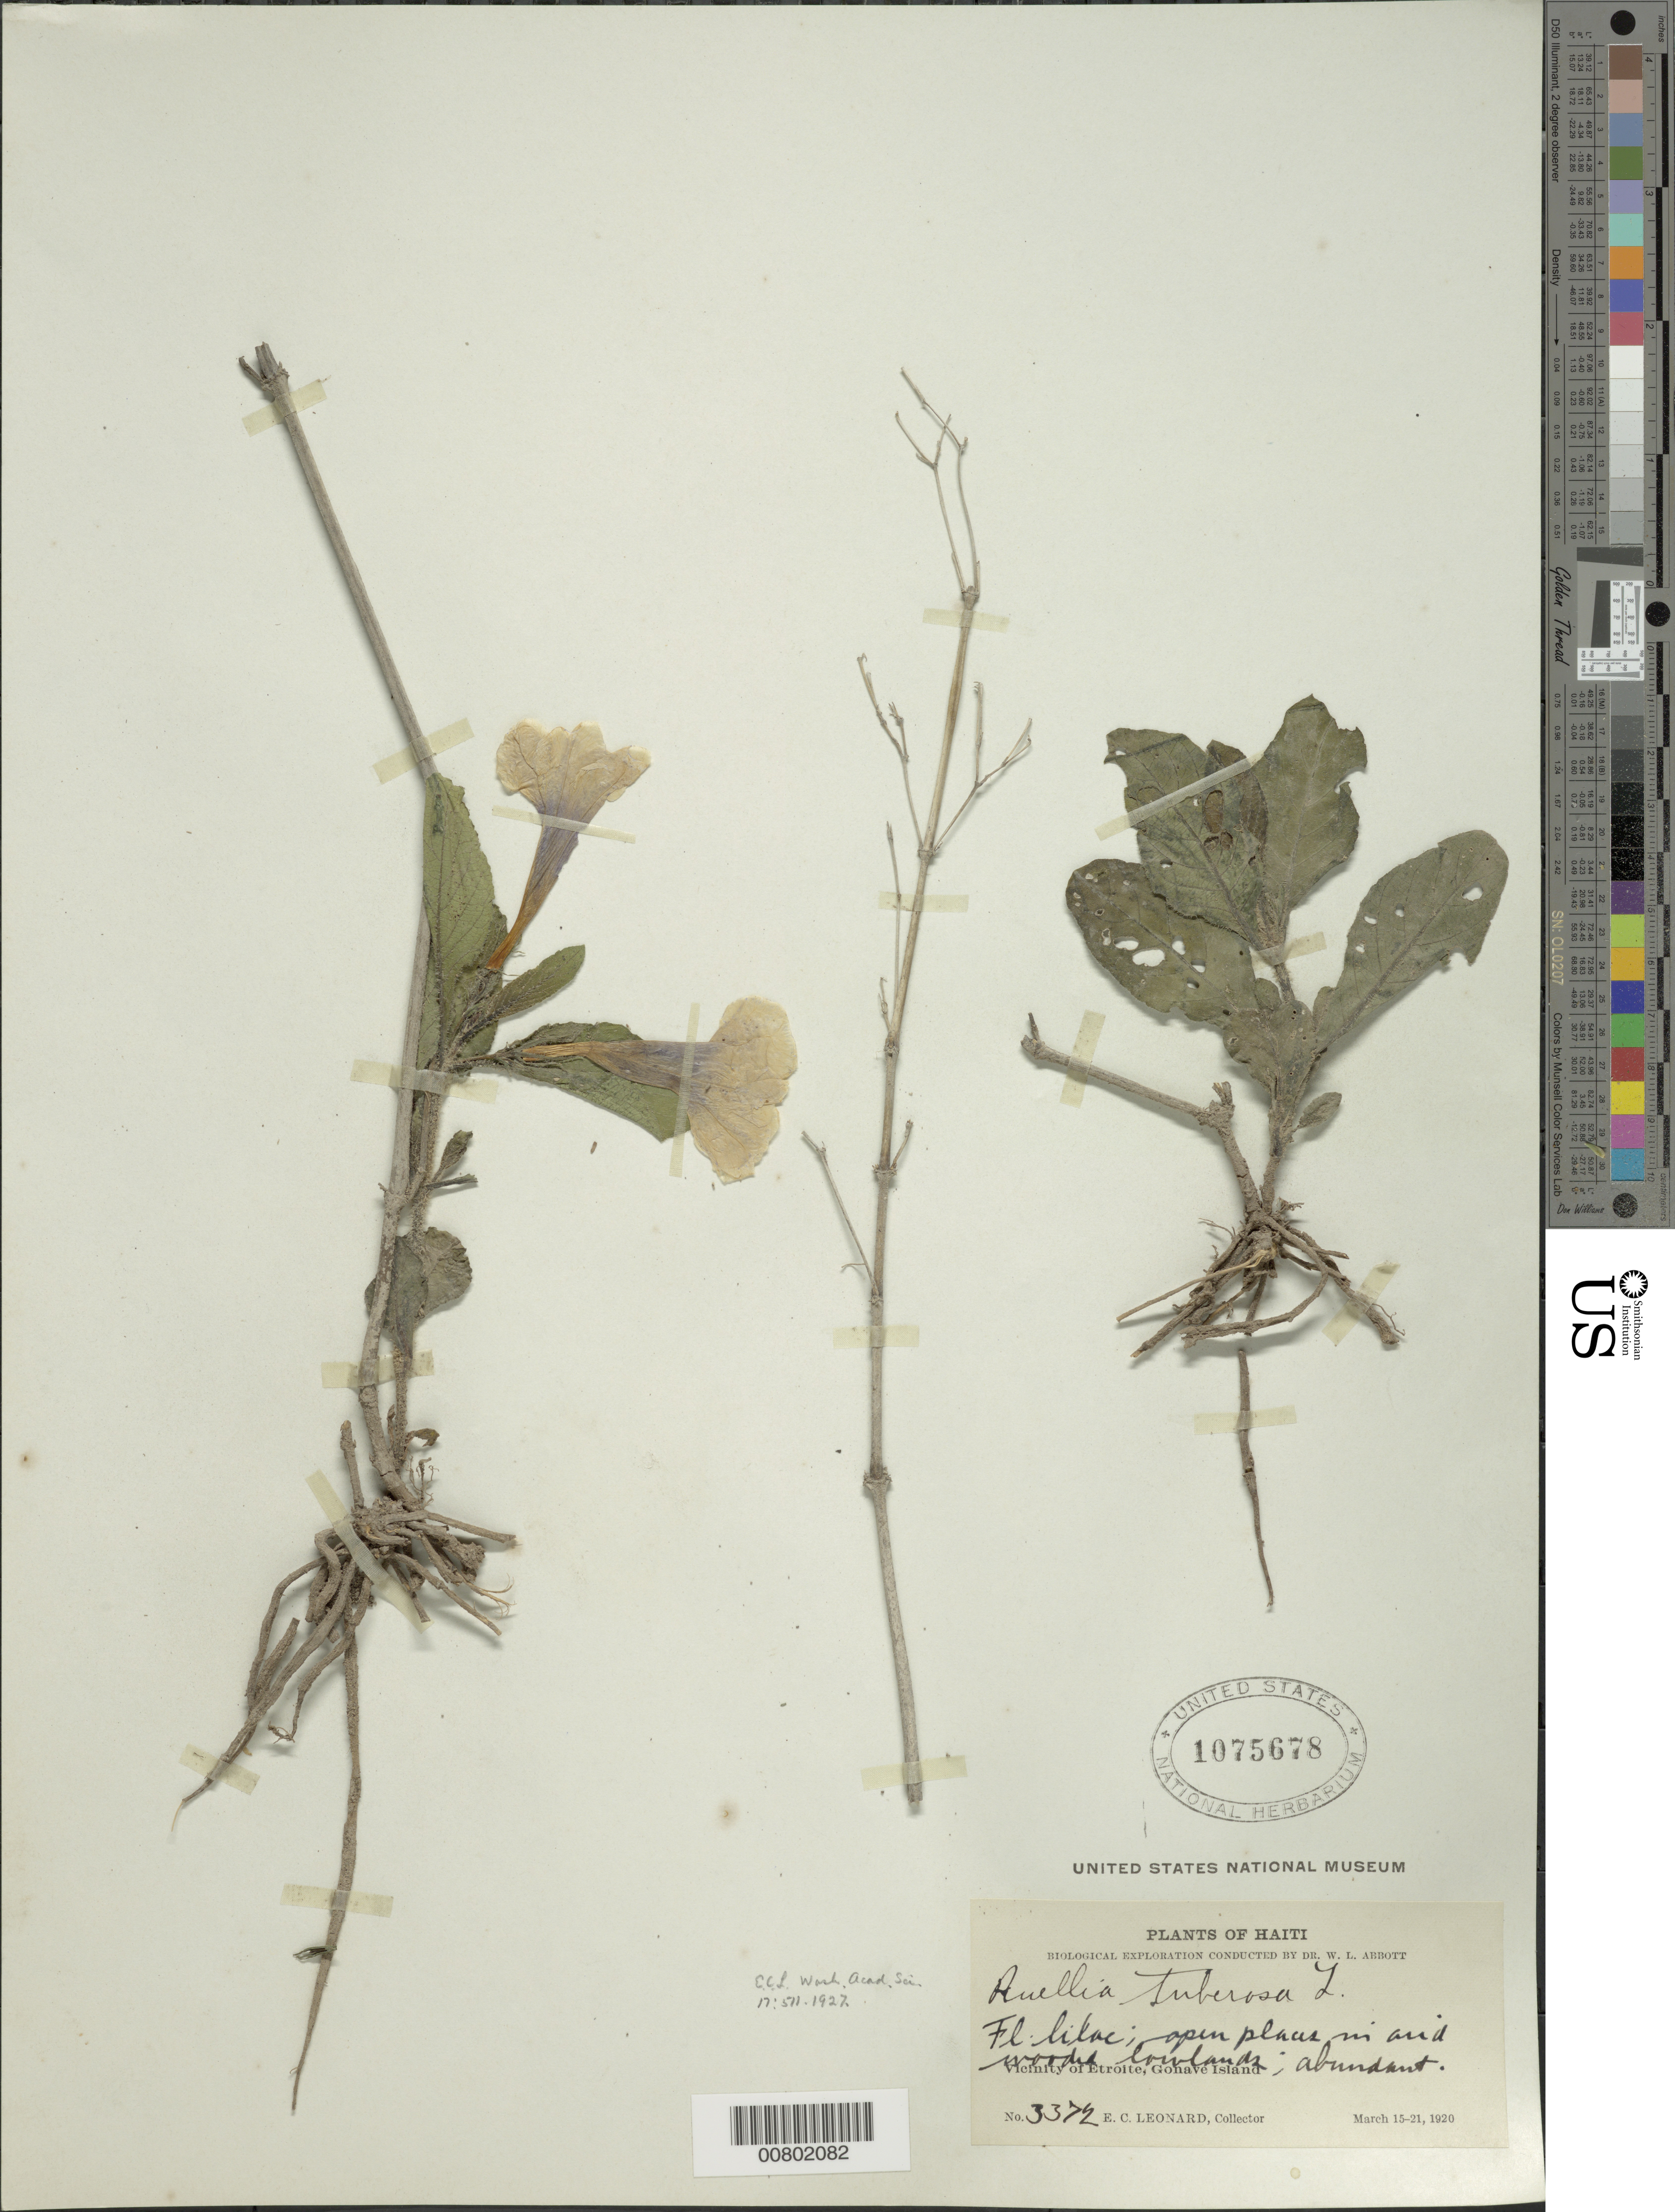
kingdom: Plantae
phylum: Tracheophyta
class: Magnoliopsida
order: Lamiales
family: Acanthaceae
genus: Ruellia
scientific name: Ruellia tuberosa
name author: L.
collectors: E. C. Leonard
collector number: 3372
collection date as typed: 15 Mar 1920 to 21 Mar 1920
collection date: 1920-03-15/1920-03-21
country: Haiti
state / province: Ouest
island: Île de la Gonâve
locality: Vicinity of Étroite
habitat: Open places in arid wooded lowlands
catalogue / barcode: US 1075678